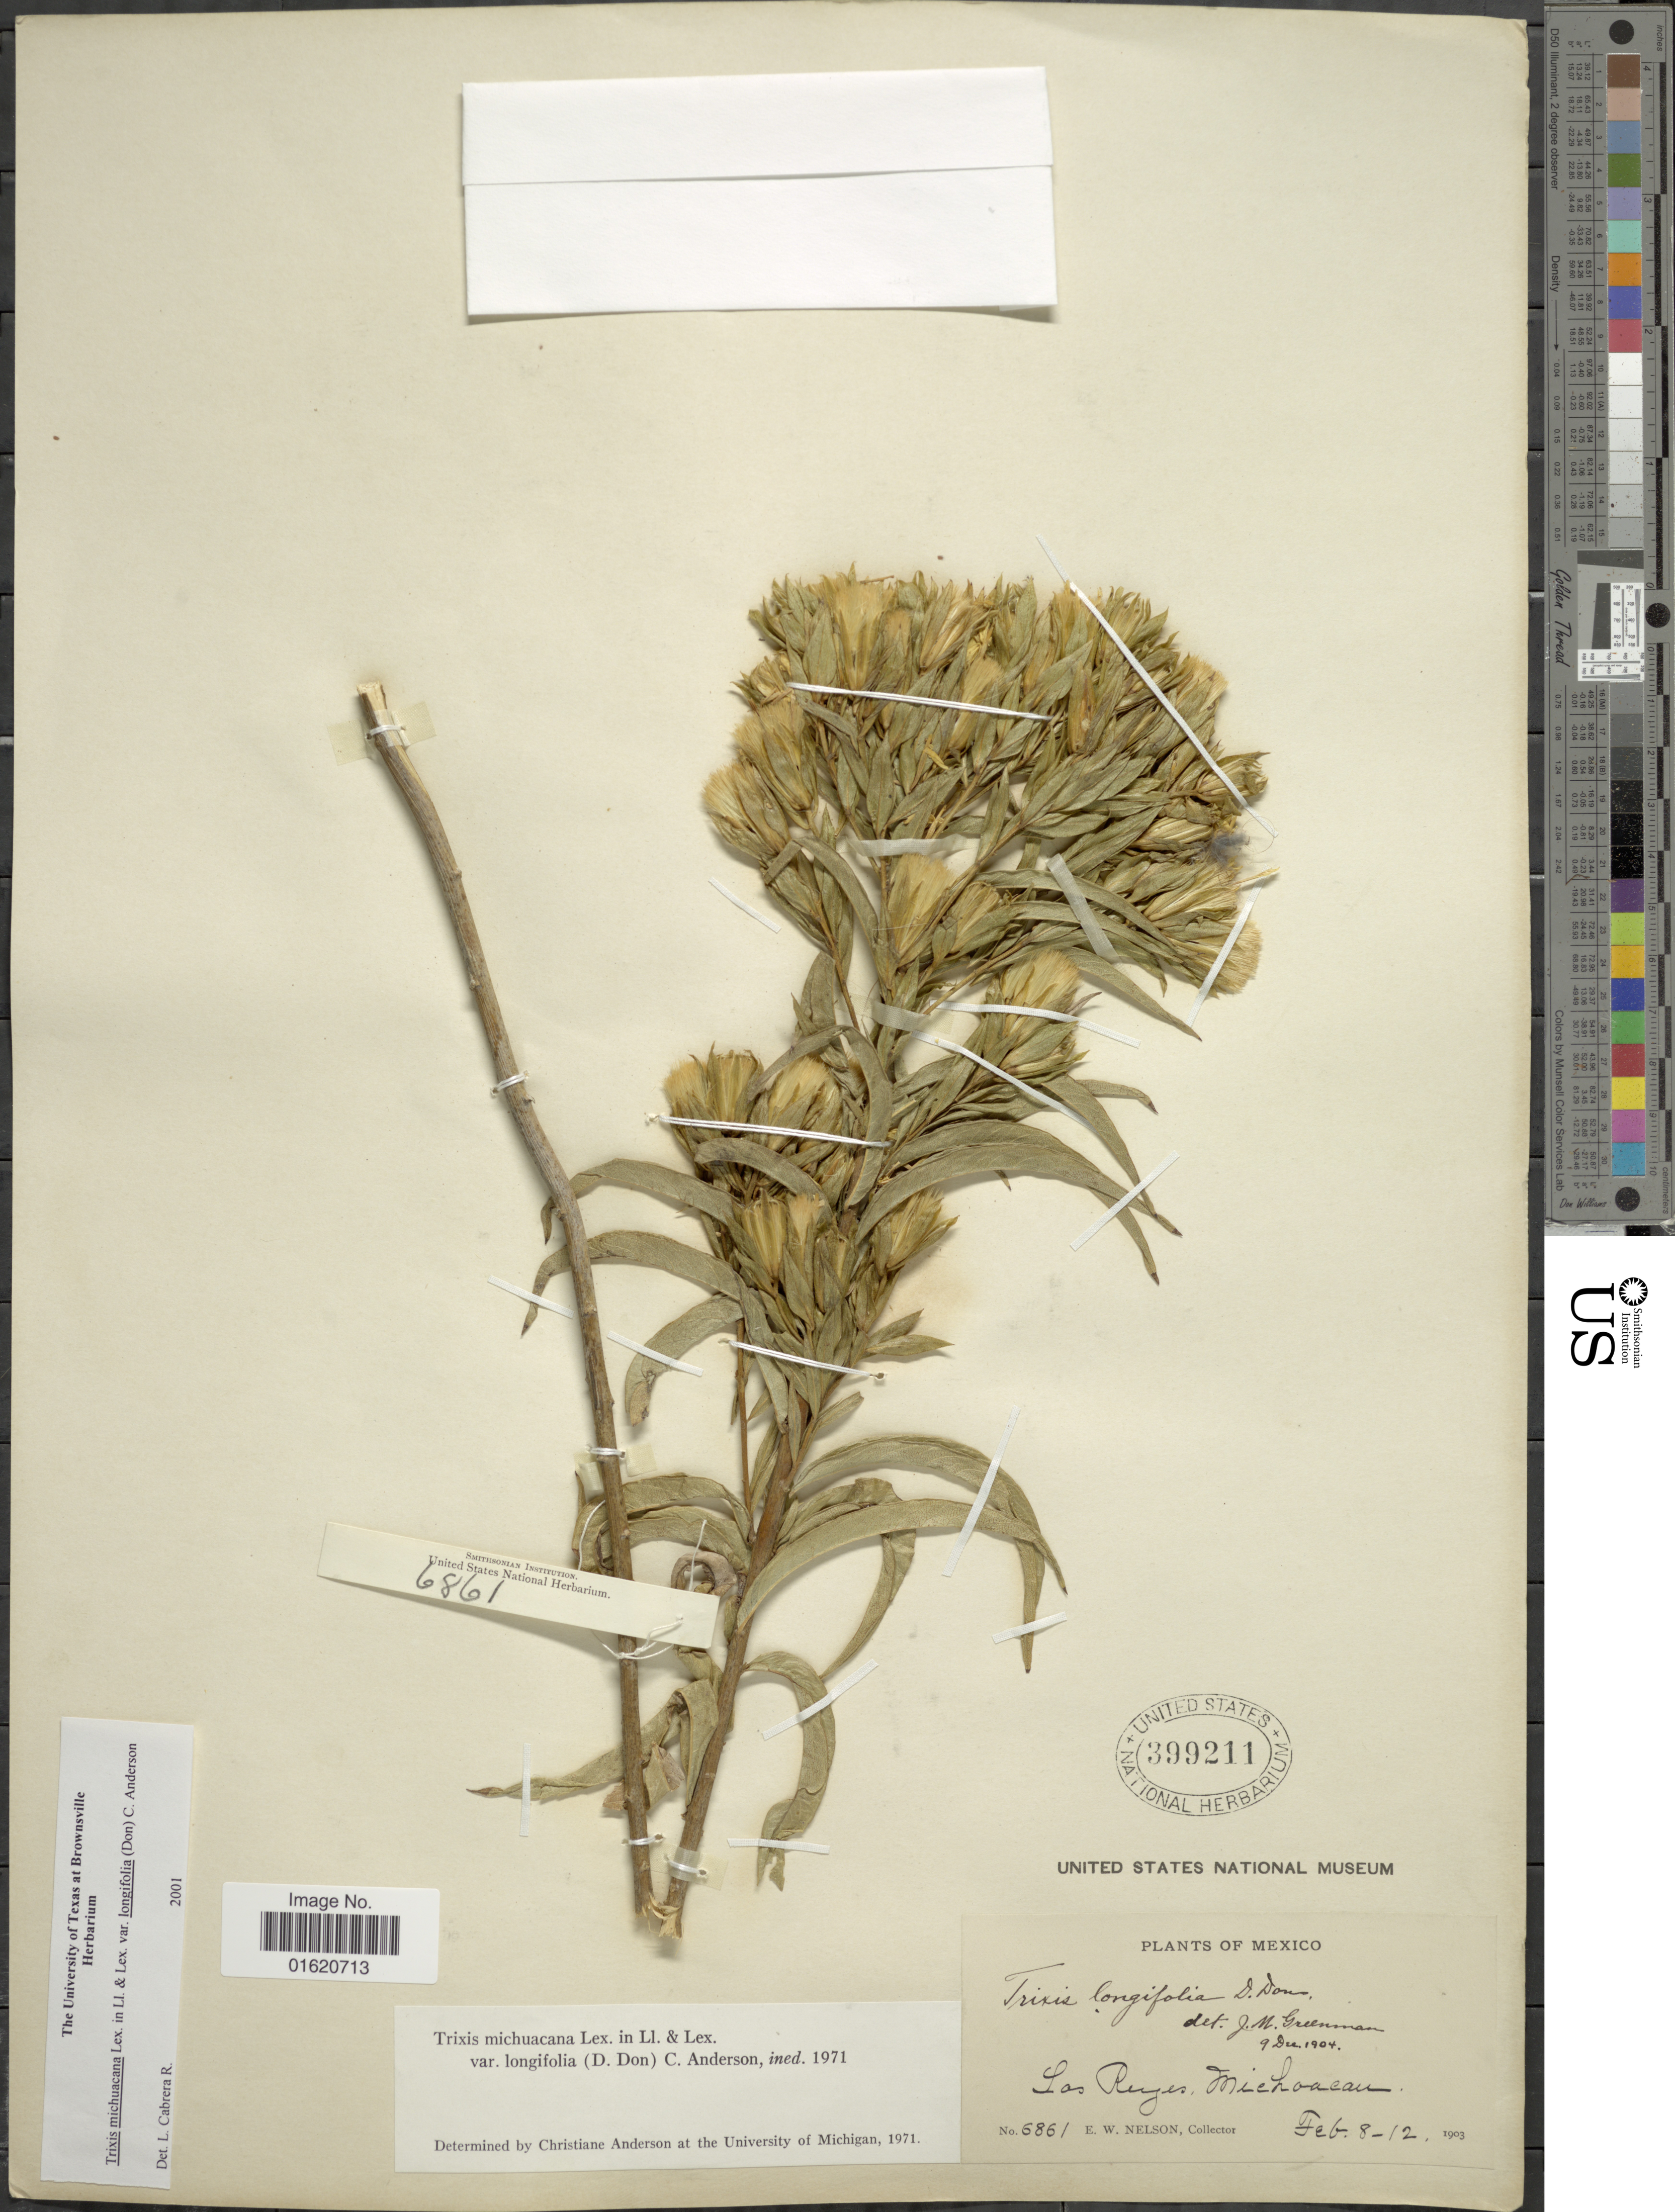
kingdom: Plantae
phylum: Tracheophyta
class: Magnoliopsida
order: Asterales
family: Asteraceae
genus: Trixis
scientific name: Trixis michuacana var. longifolia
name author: (D. Don) C.E. Anderson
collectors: E. W. Nelson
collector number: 6861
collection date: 1903-02-08/1903-02-12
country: Mexico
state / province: Michoacán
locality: Los Reyes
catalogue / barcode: US 399211